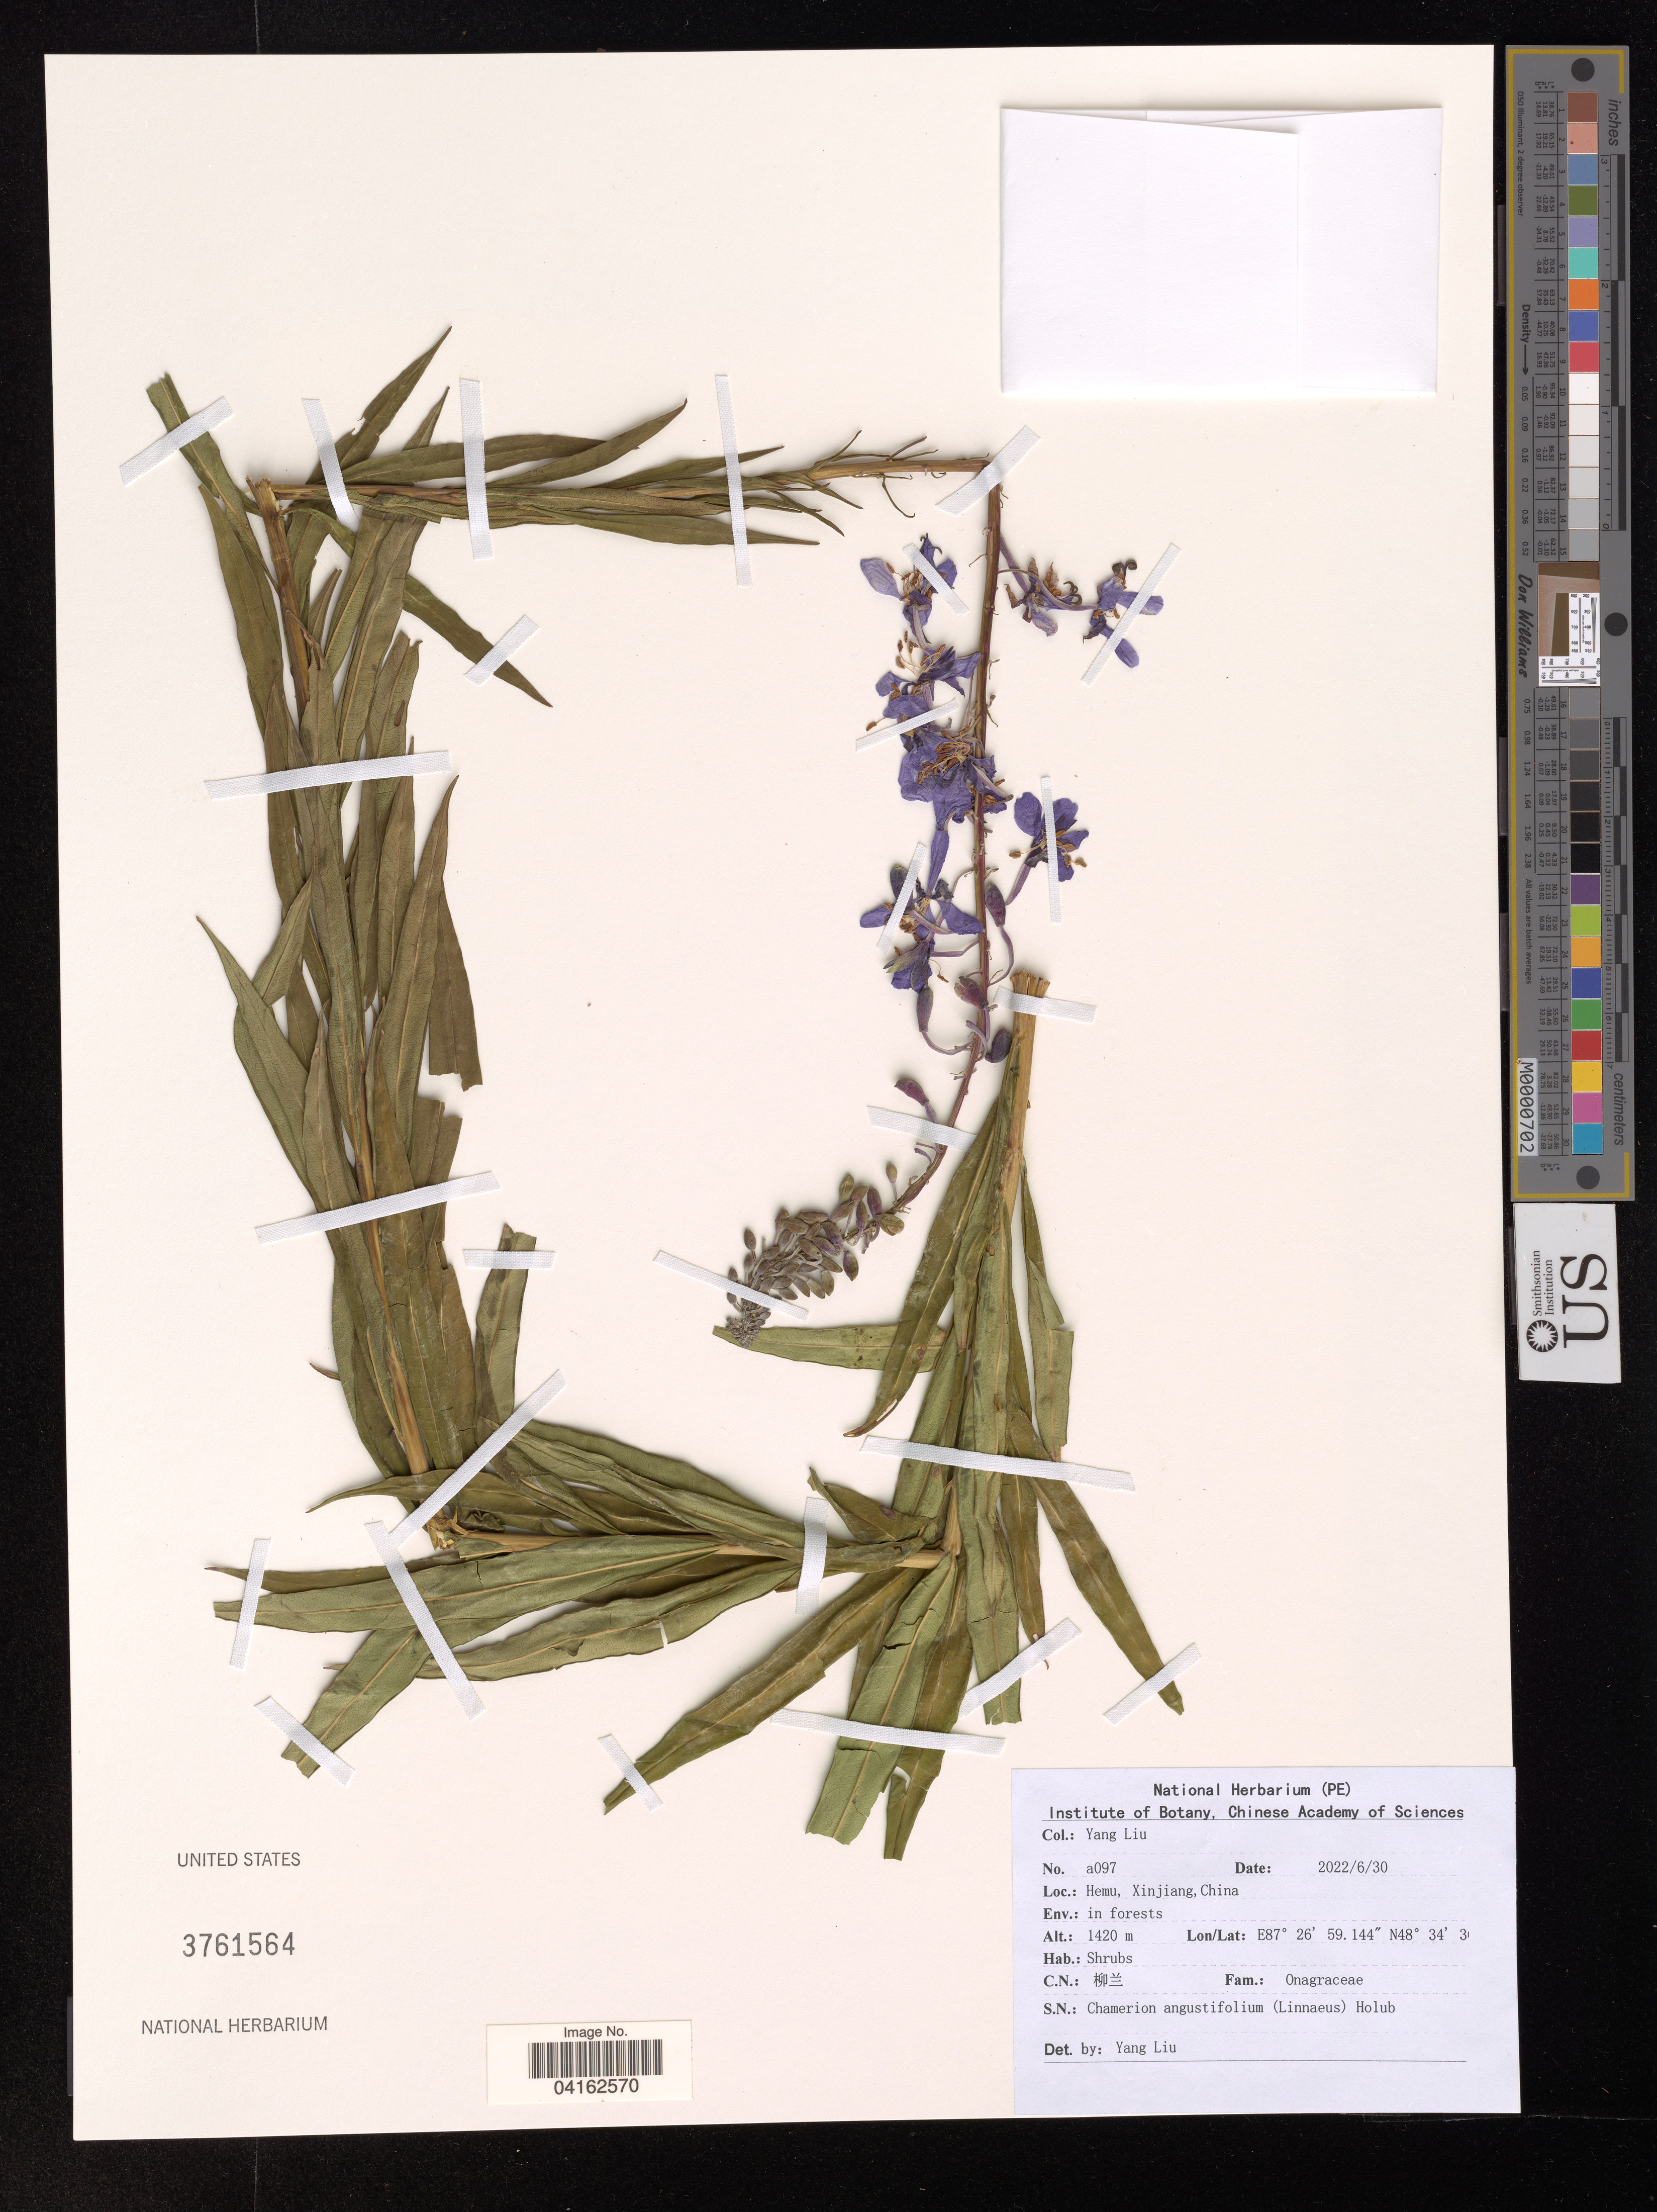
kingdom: Plantae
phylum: Tracheophyta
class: Magnoliopsida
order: Myrtales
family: Onagraceae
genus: Chamaenerion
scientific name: Chamaenerion angustifolium subsp. angustifolium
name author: (L.) Scop.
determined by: Wagner, W. L., (BOT), Smithsonian Institution - National Museum of Natural History (UNITED STATES)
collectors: Y. Liu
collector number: a097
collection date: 2022-06-30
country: China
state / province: Xinjiang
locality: Hemu.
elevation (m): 1420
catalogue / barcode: US 3761564